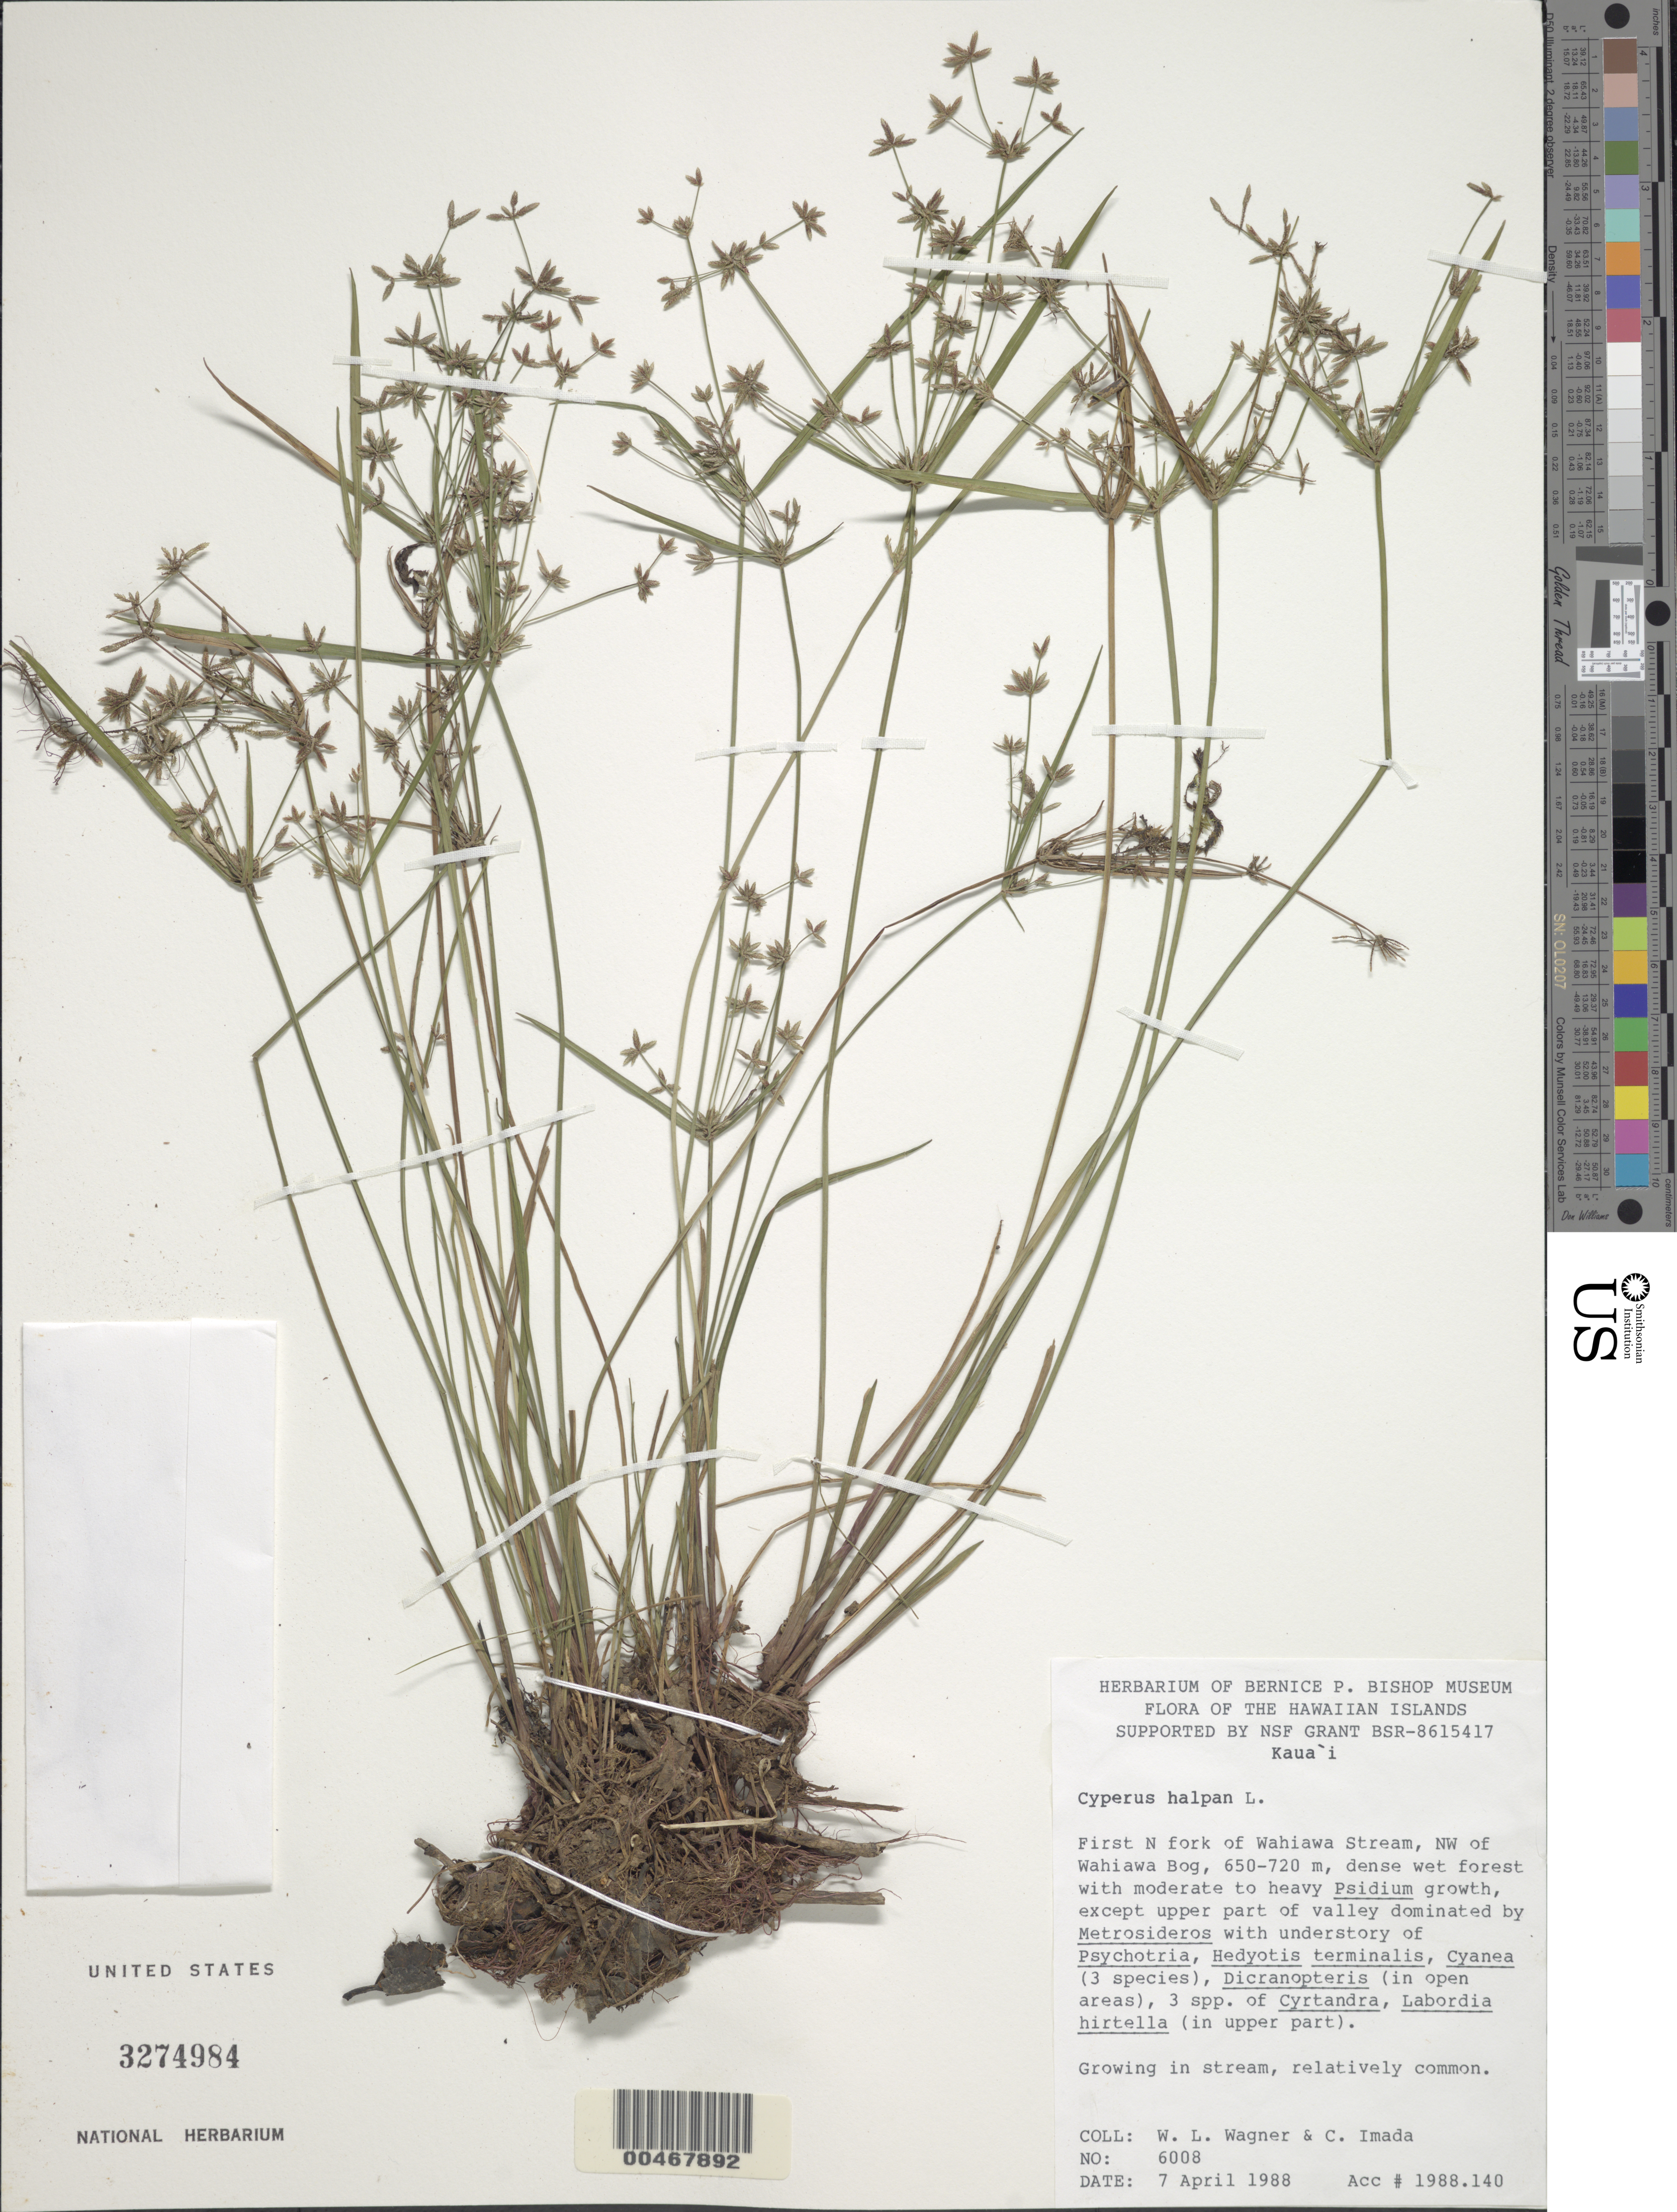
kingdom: Plantae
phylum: Tracheophyta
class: Liliopsida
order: Poales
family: Cyperaceae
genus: Cyperus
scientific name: Cyperus haspan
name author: L.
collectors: W. L. Wagner & C. Imada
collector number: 6008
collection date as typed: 7 Apr 1988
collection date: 1988-04-07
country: United States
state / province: Hawaii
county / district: Kauai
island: Kaua'i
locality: First N fork of Wahiawa Stream, NW of Wahiawa Bog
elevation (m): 650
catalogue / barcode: US 3274984